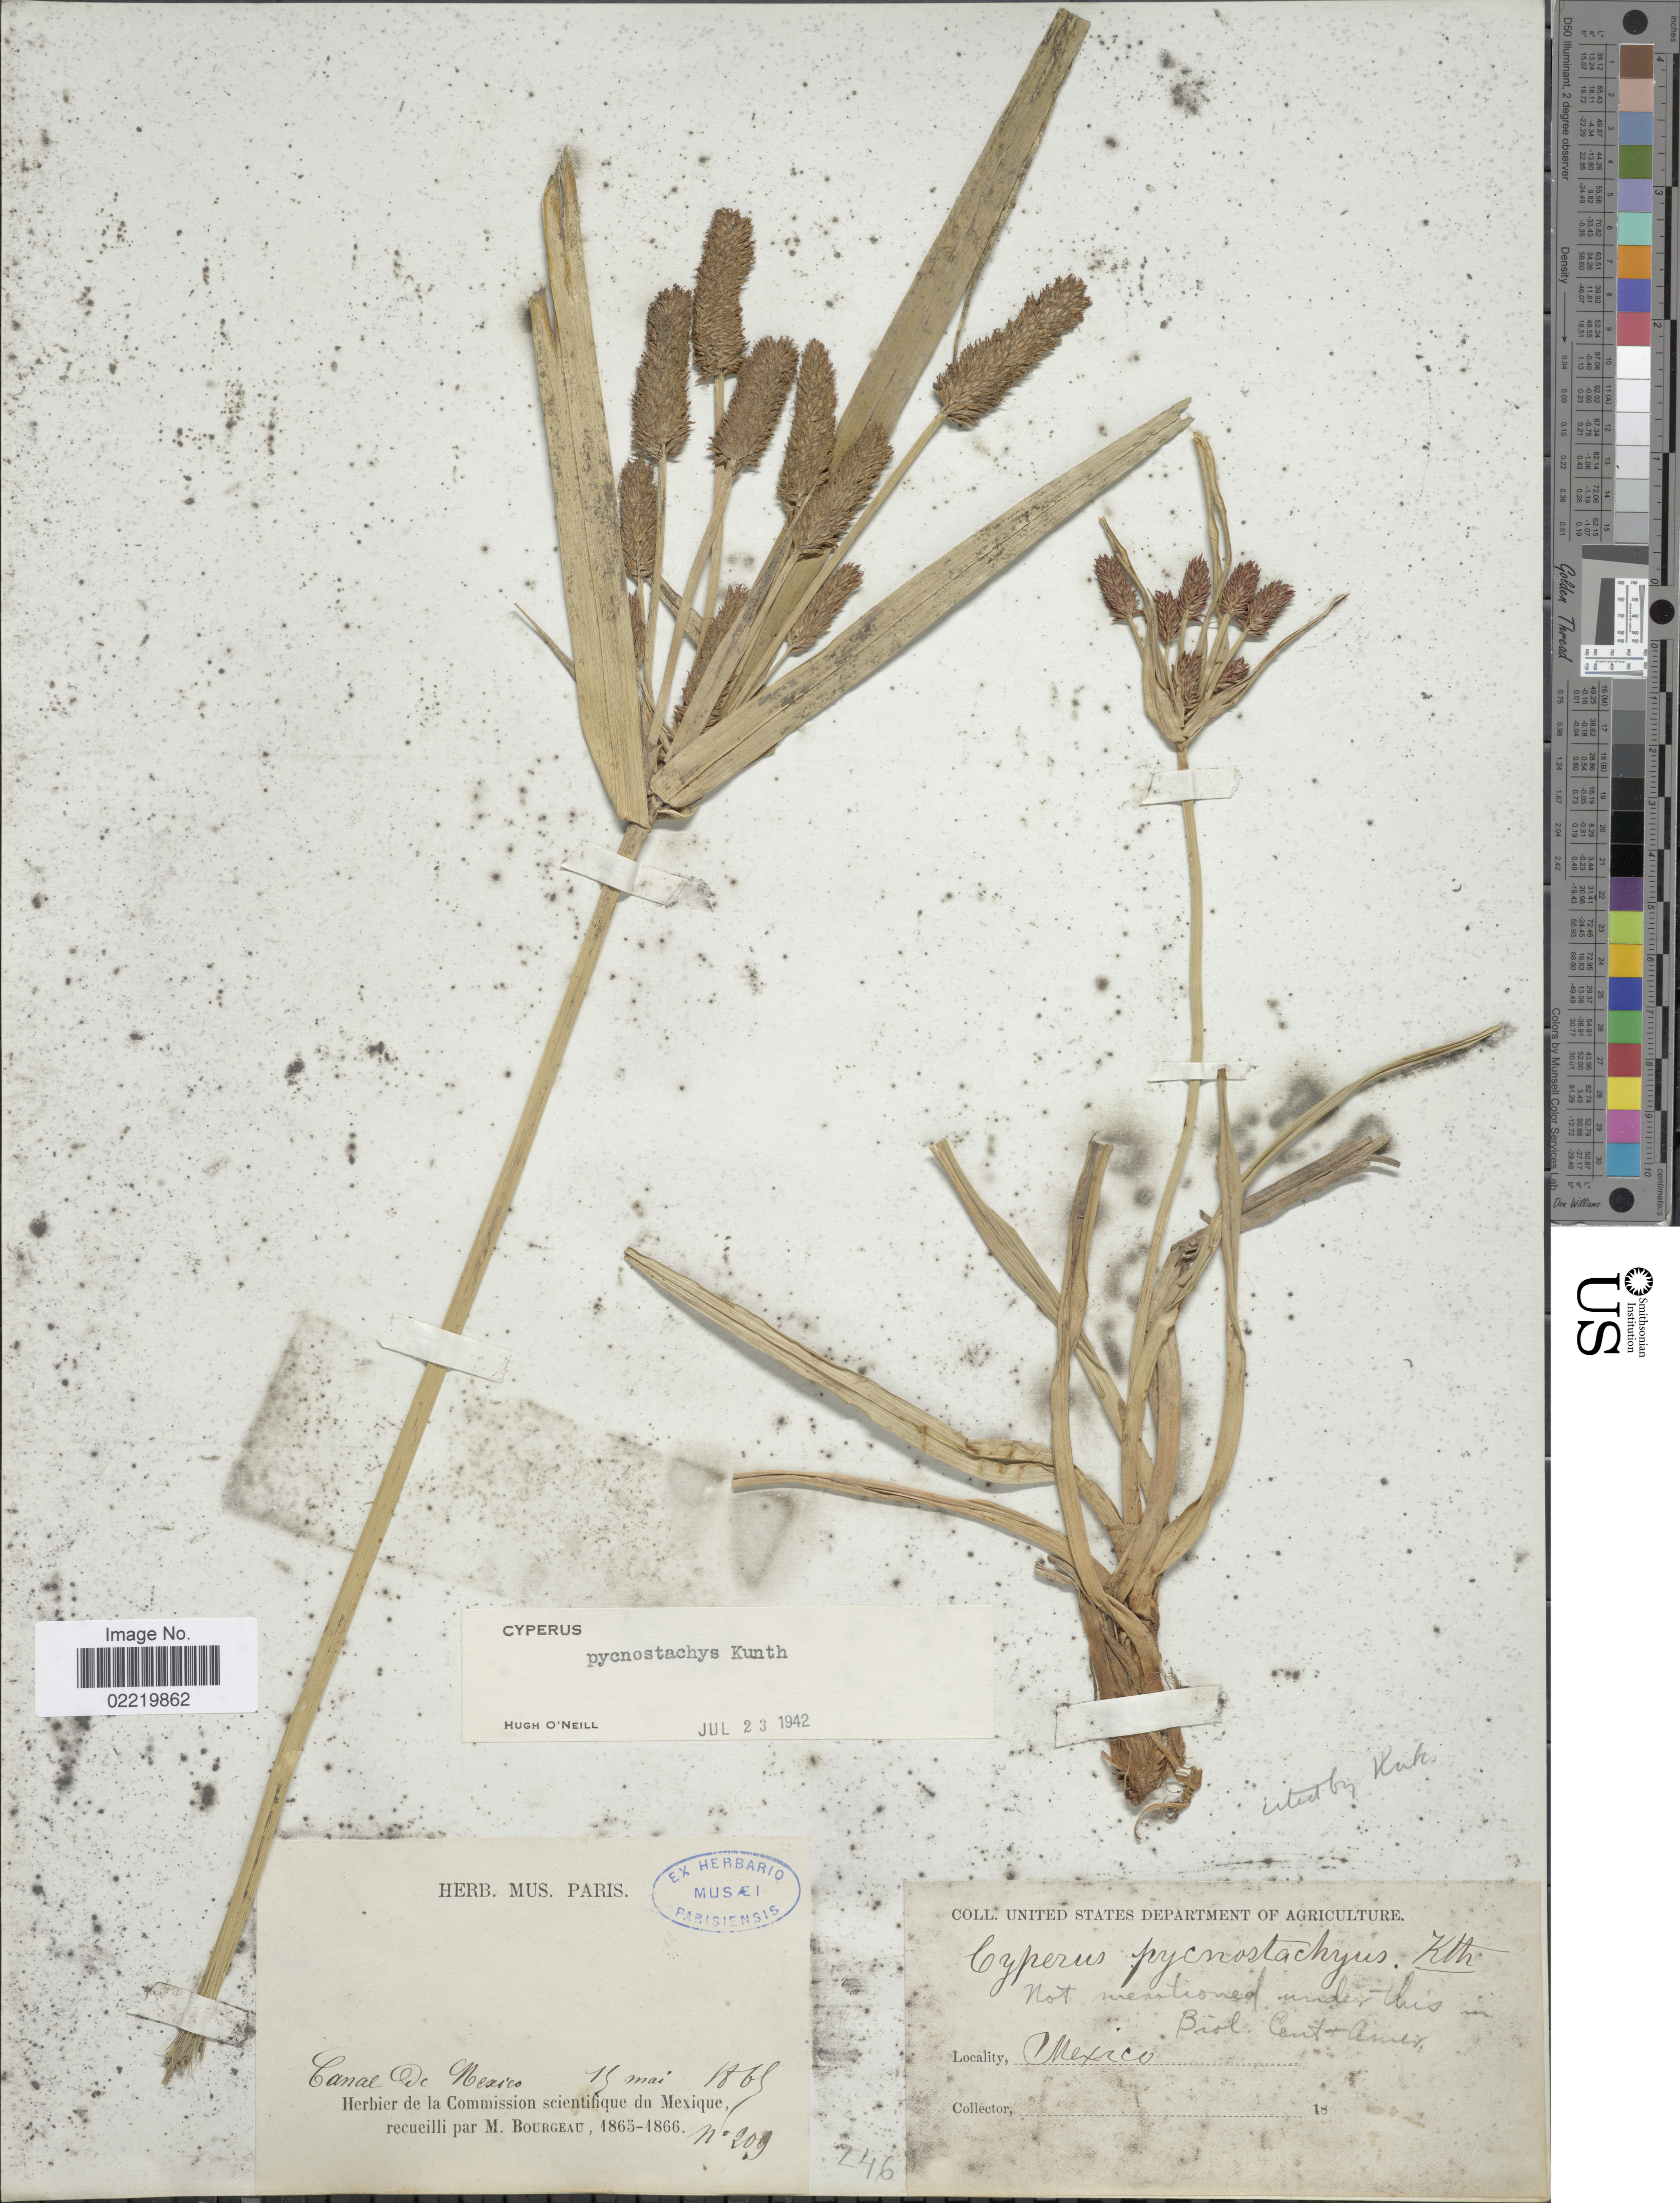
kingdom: Plantae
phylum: Tracheophyta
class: Liliopsida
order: Poales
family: Cyperaceae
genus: Cyperus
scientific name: Cyperus pycnostachyus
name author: (Kunth) Kunth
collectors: M. Bourgeau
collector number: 209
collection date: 1869-05-19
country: Mexico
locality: Canal de Mexico